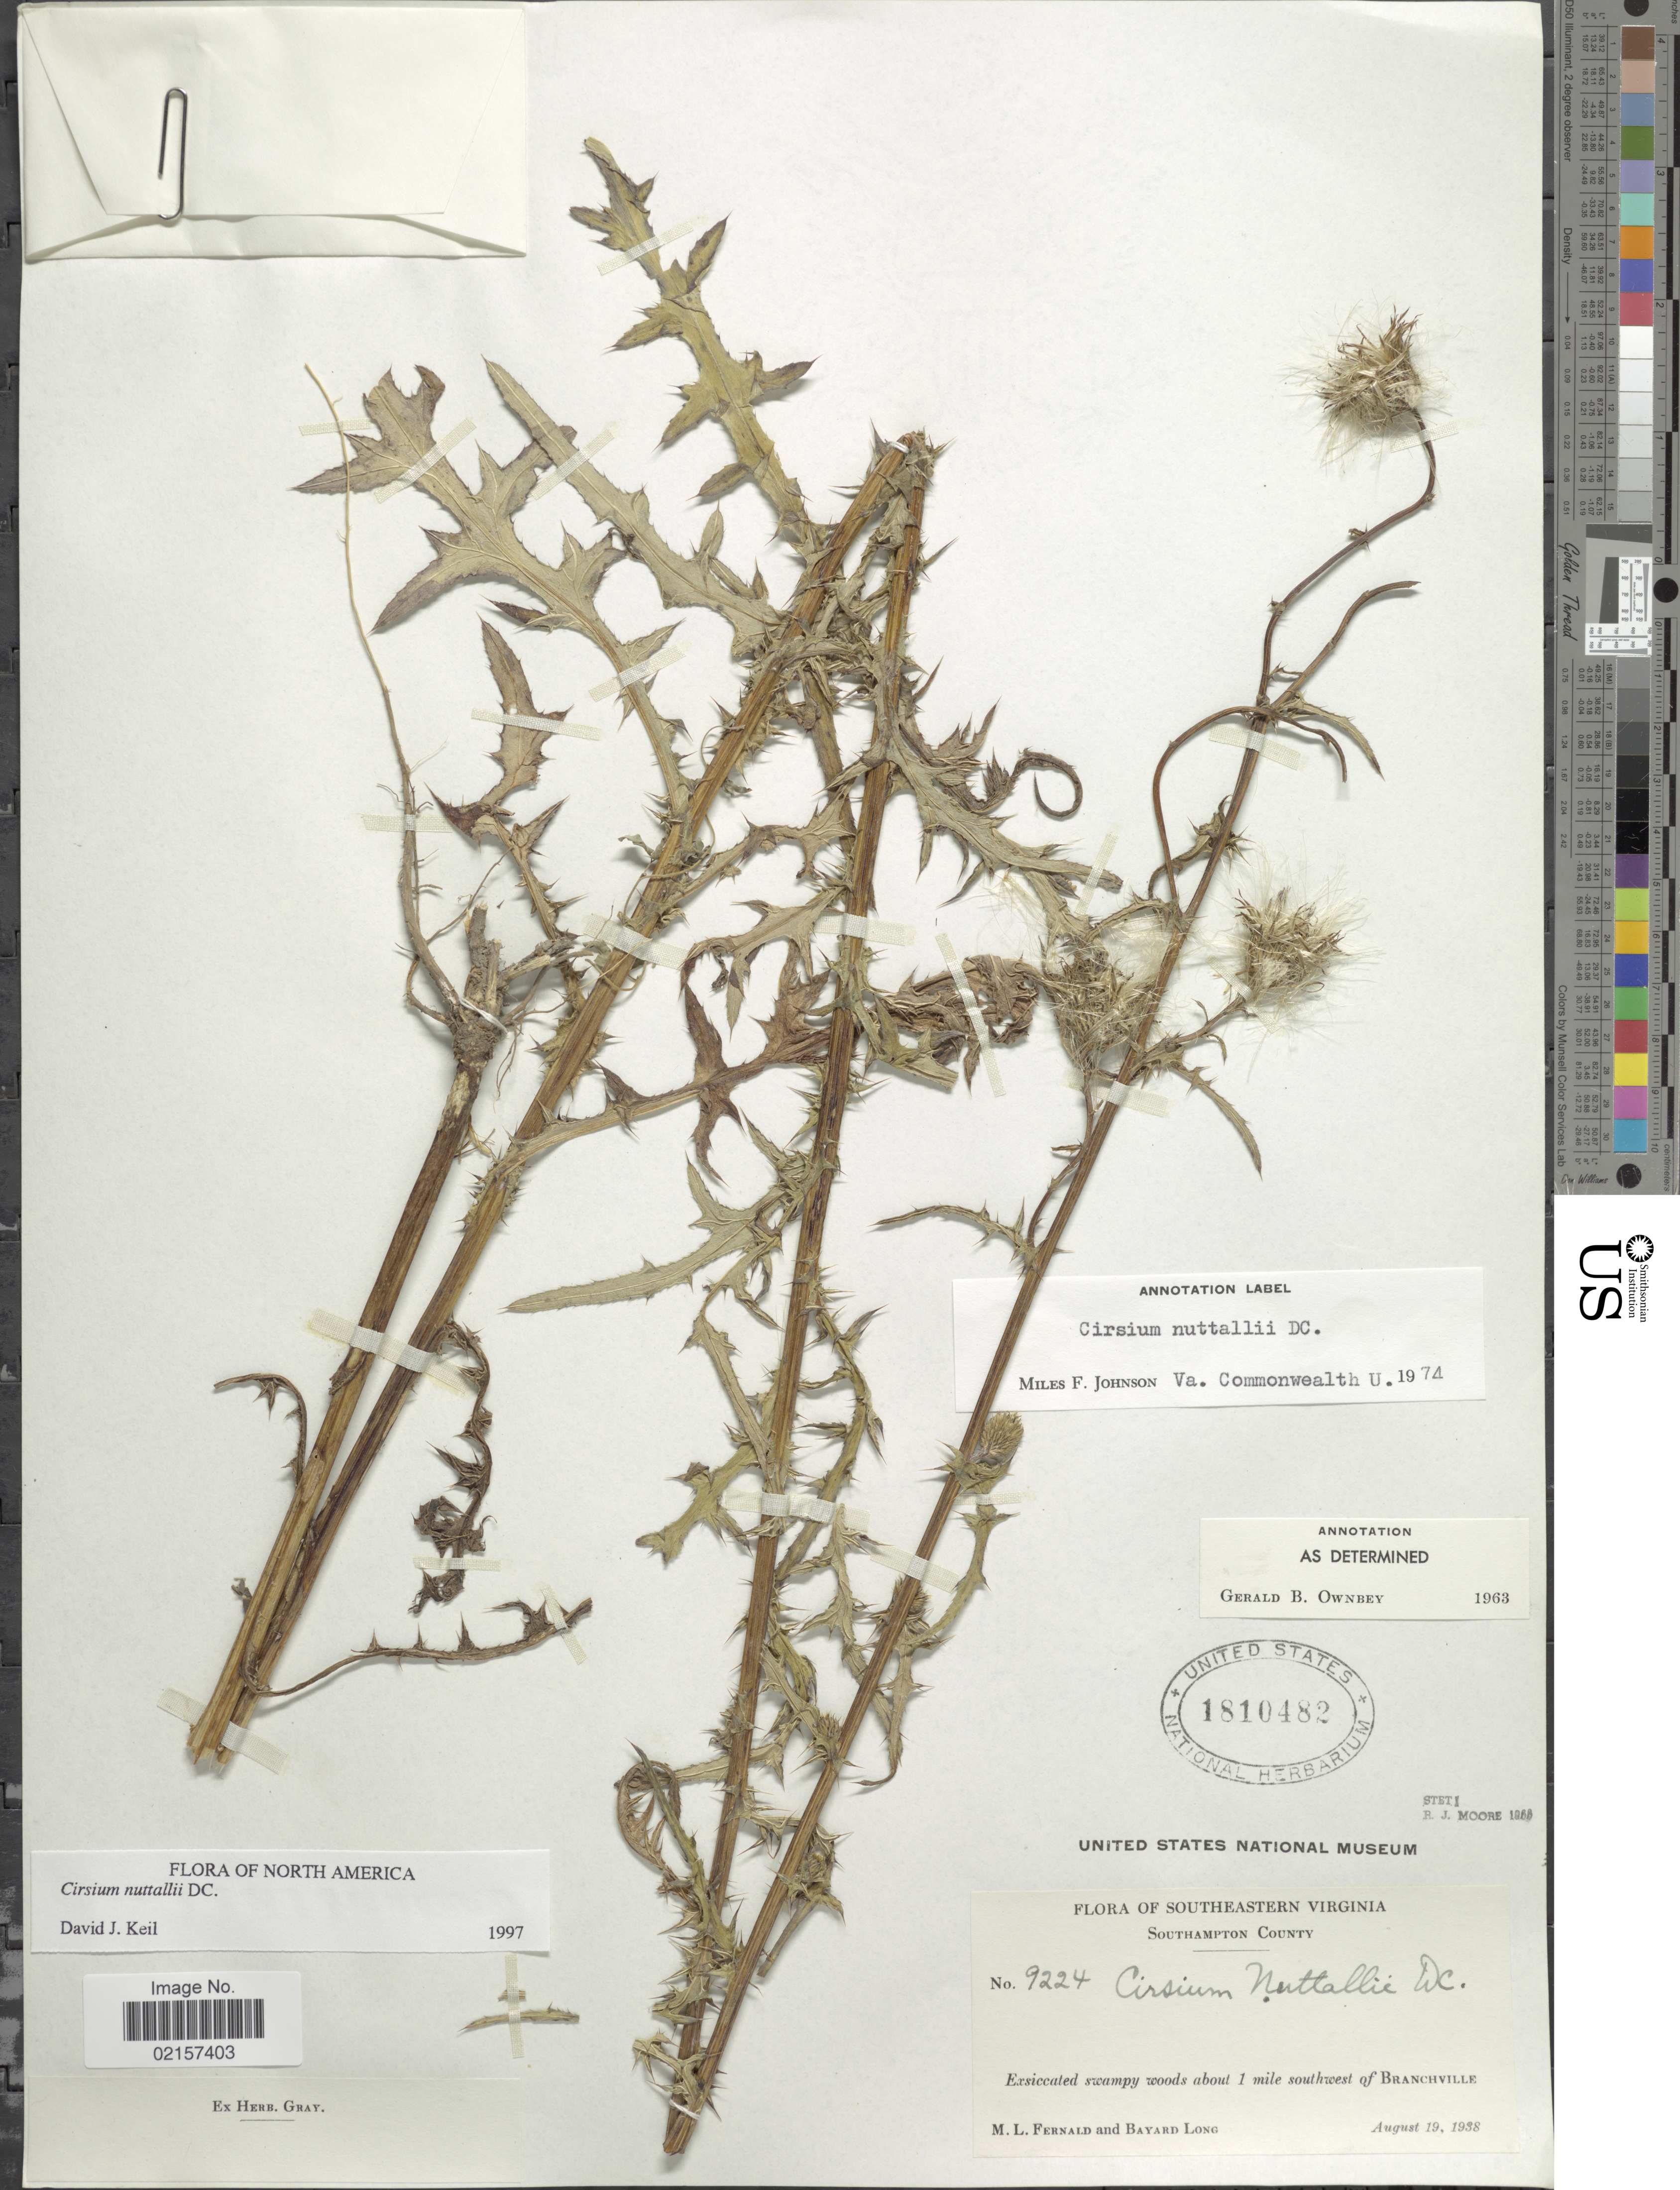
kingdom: Plantae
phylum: Tracheophyta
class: Magnoliopsida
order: Asterales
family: Asteraceae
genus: Cirsium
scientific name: Cirsium nuttali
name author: DC.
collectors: M. L. Fernald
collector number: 9224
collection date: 1938-08-19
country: United States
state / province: Virginia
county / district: Southampton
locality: Southeastern Virginia, Southampton County, exciccated swampy woods about 1 mile southwest of Branchville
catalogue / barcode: US 1810482